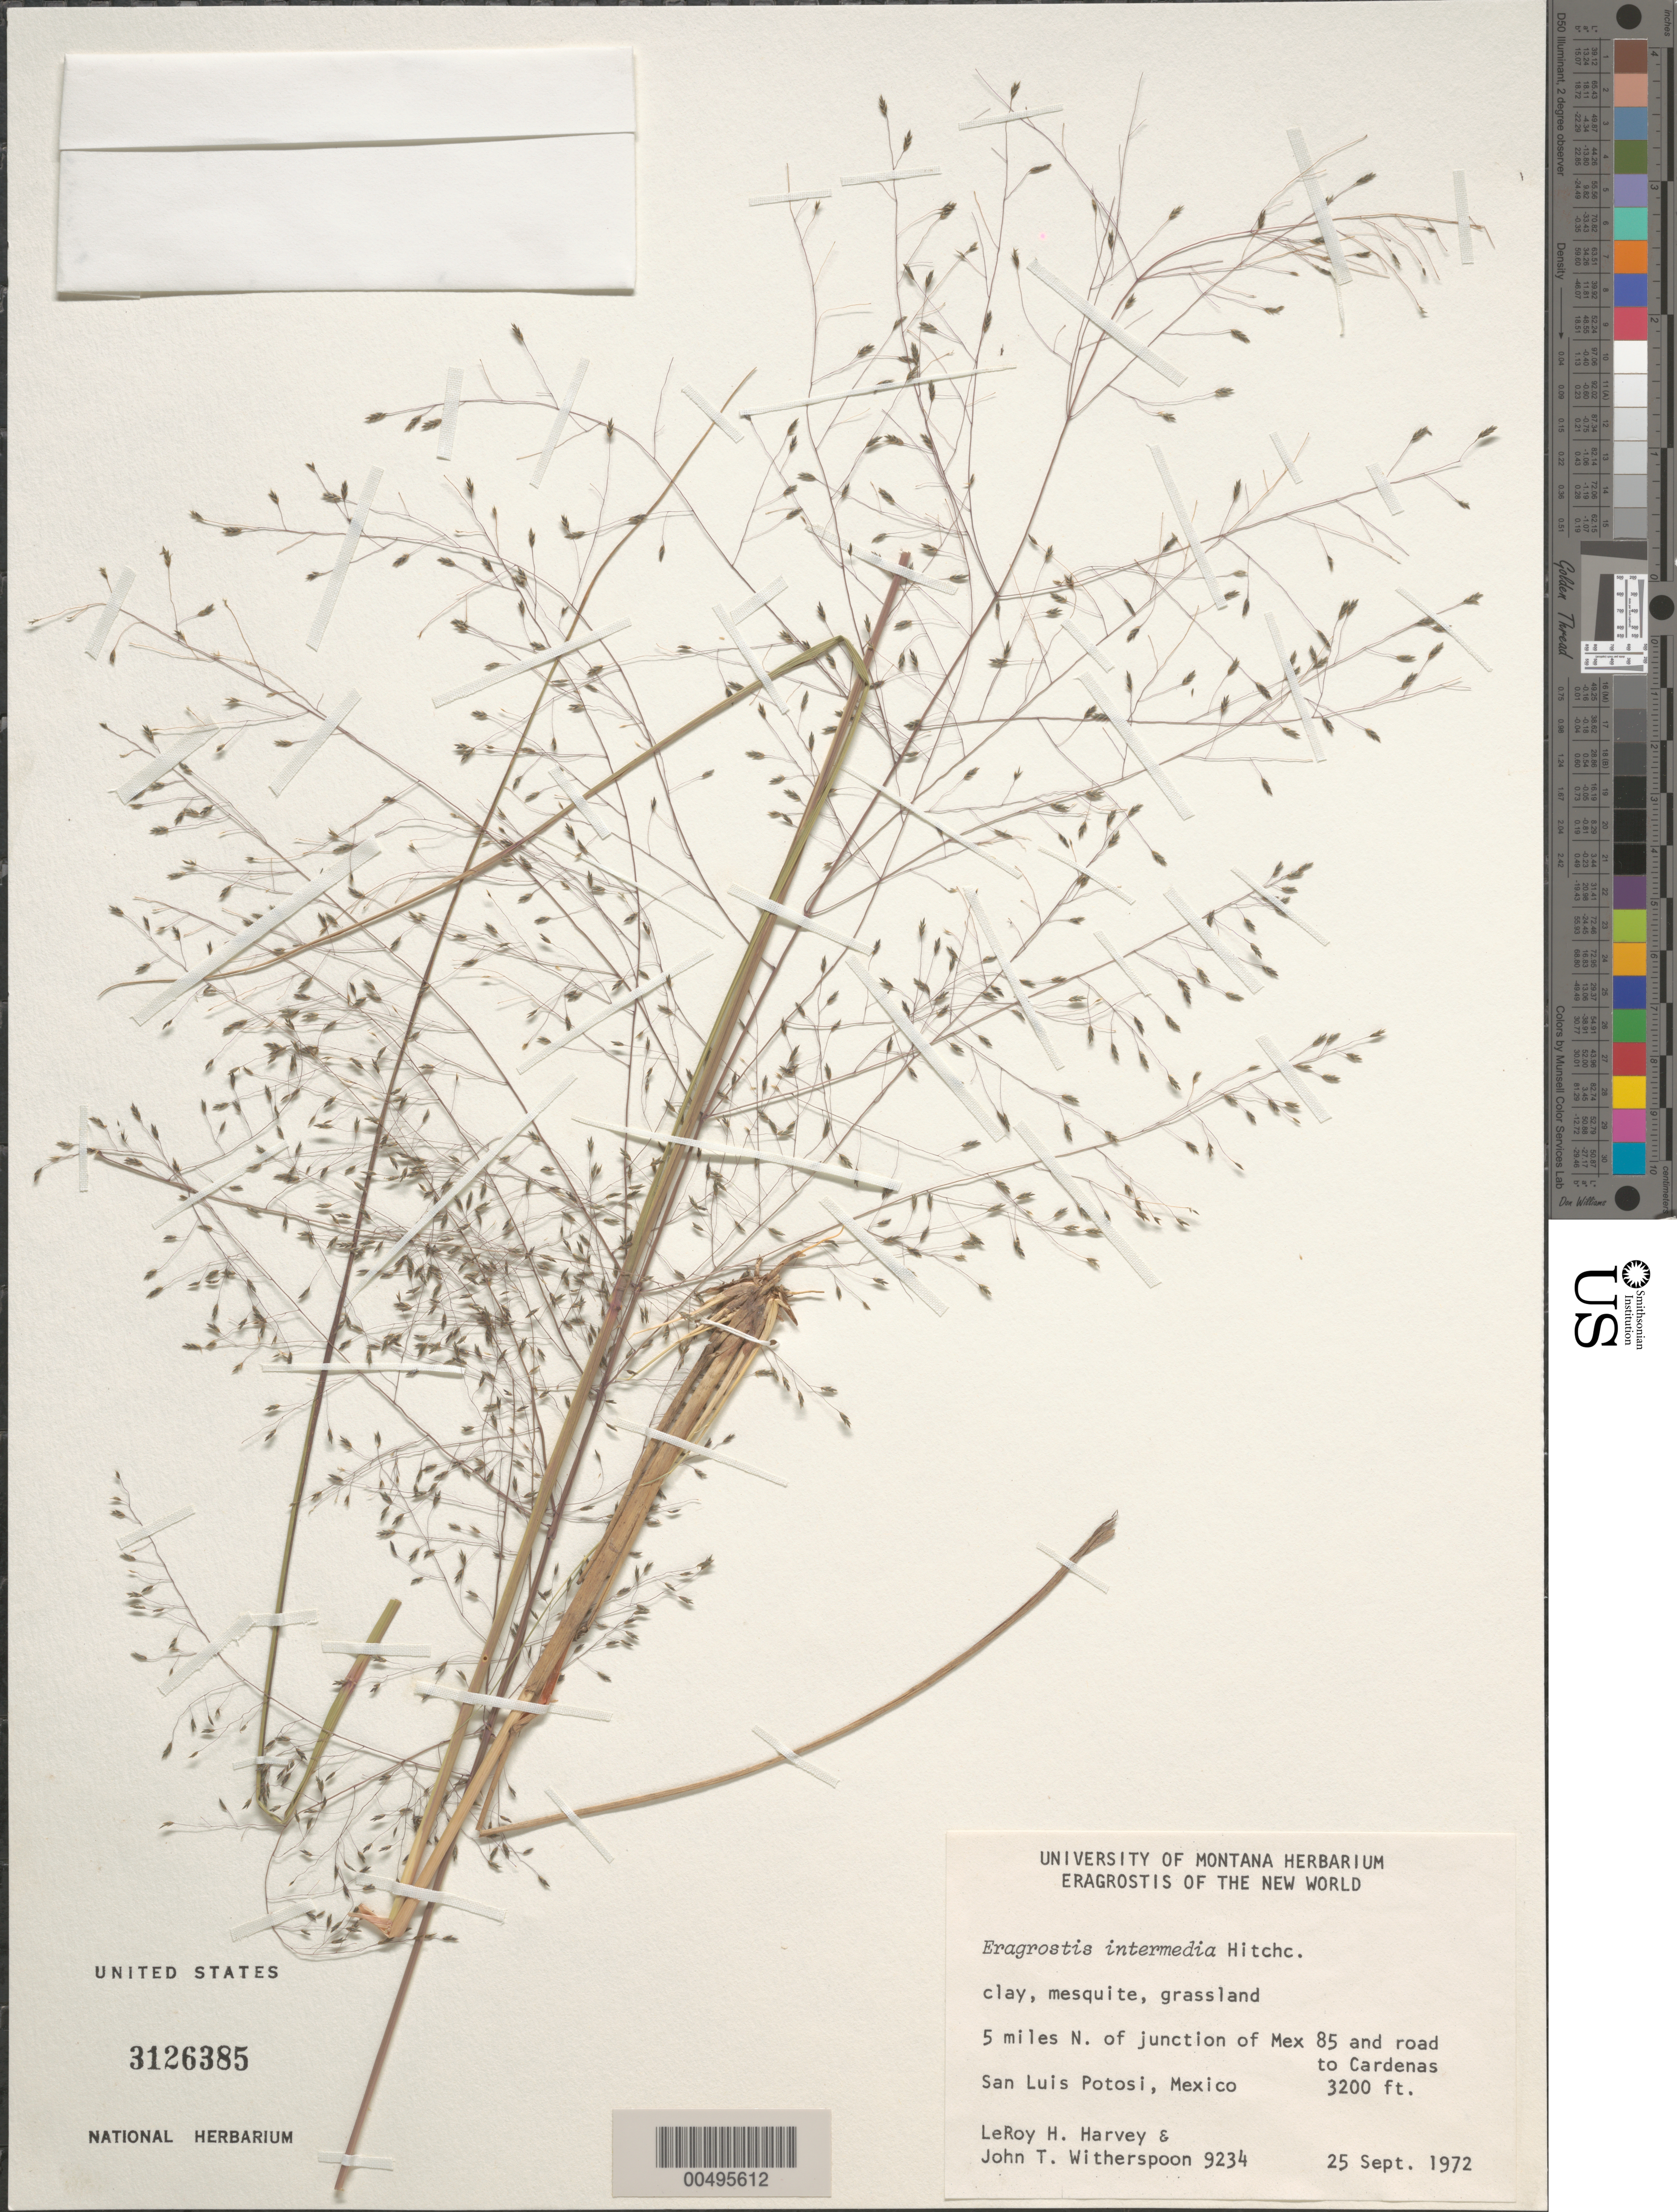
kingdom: Plantae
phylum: Tracheophyta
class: Liliopsida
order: Poales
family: Poaceae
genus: Eragrostis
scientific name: Eragrostis intermedia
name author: Hitchc.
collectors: L. H. Harvey & J. Witherspoon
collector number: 9234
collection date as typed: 25 Sep 1972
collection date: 1972-09-25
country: Mexico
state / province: San Luis Potosi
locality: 5 mi N of junction of Mex 85 and road to Cardenas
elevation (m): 975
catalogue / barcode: US 3126385